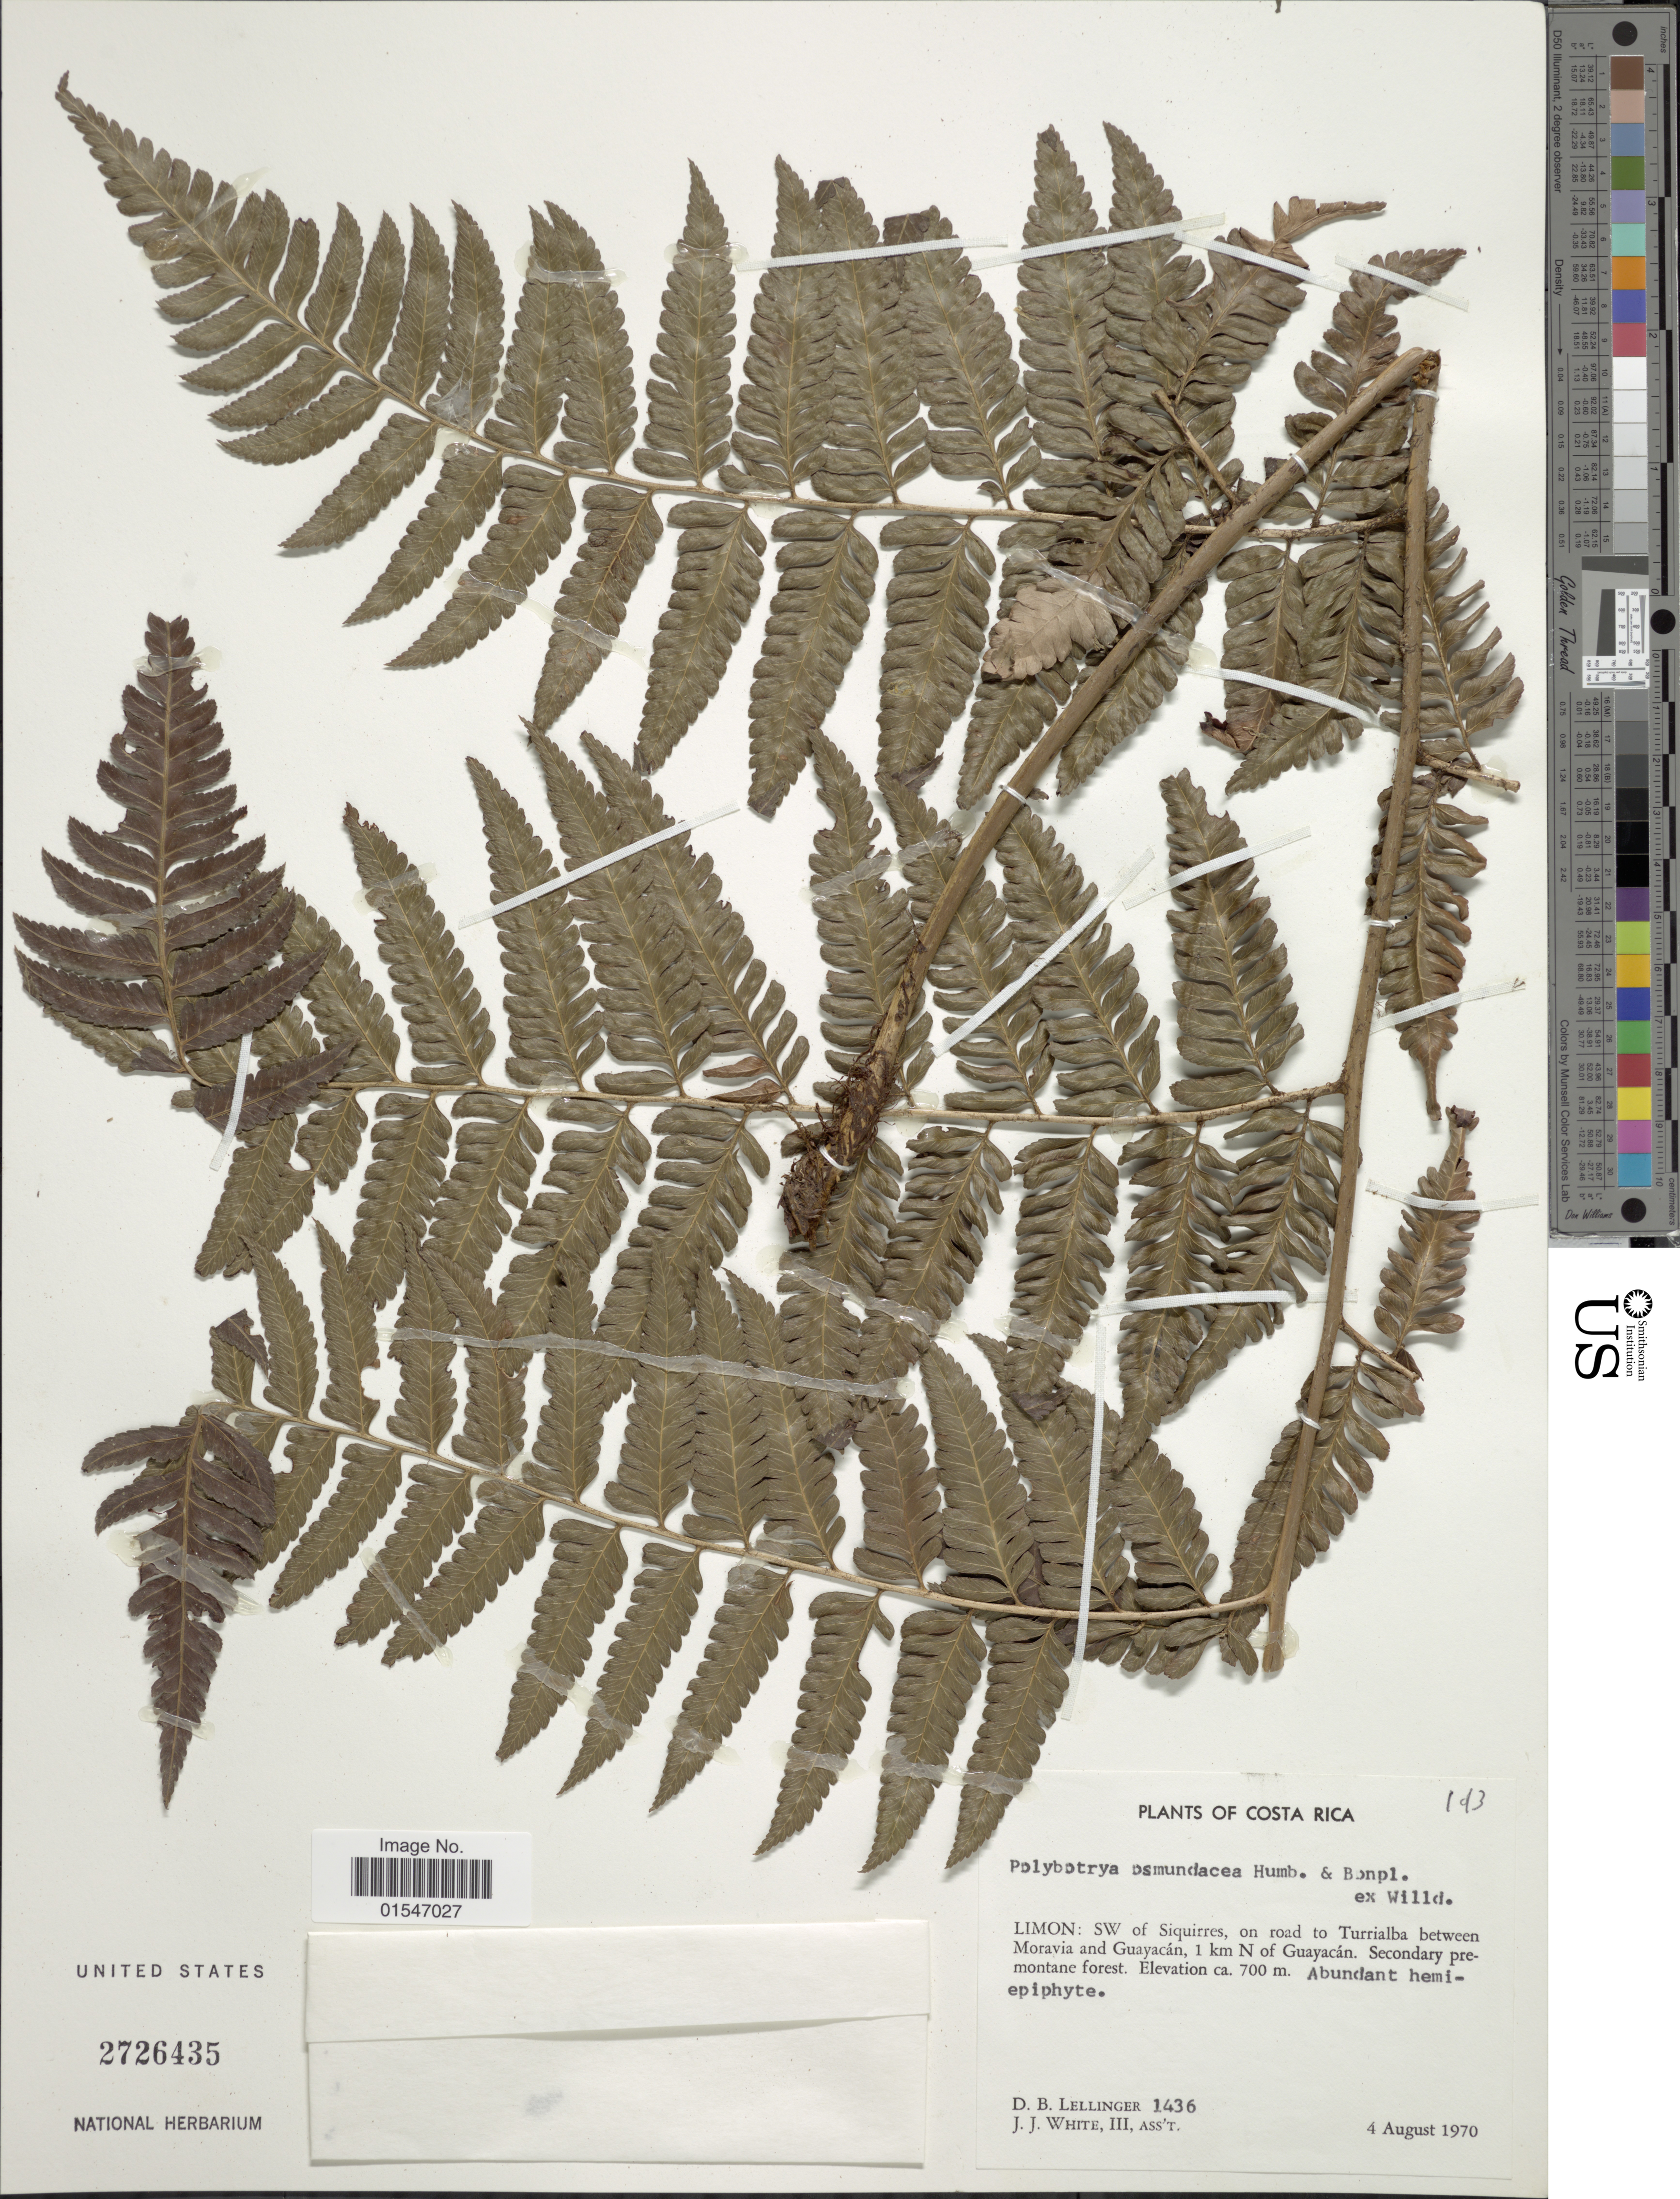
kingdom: Plantae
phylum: Tracheophyta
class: Polypodiopsida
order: Polypodiales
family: Dryopteridaceae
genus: Polybotrya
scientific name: Polybotrya osmundacea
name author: Humb. & Bonpl. ex Willd.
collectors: D. B. Lellinger & J. J. White III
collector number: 1436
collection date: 1970-08-04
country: Costa Rica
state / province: Limón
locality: Costa Rica. Limon: SW of Siquirres, on road to Turrialba between between Moravia and Guayacan, 1 km N of Guayacan.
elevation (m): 700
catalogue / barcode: US 2726435